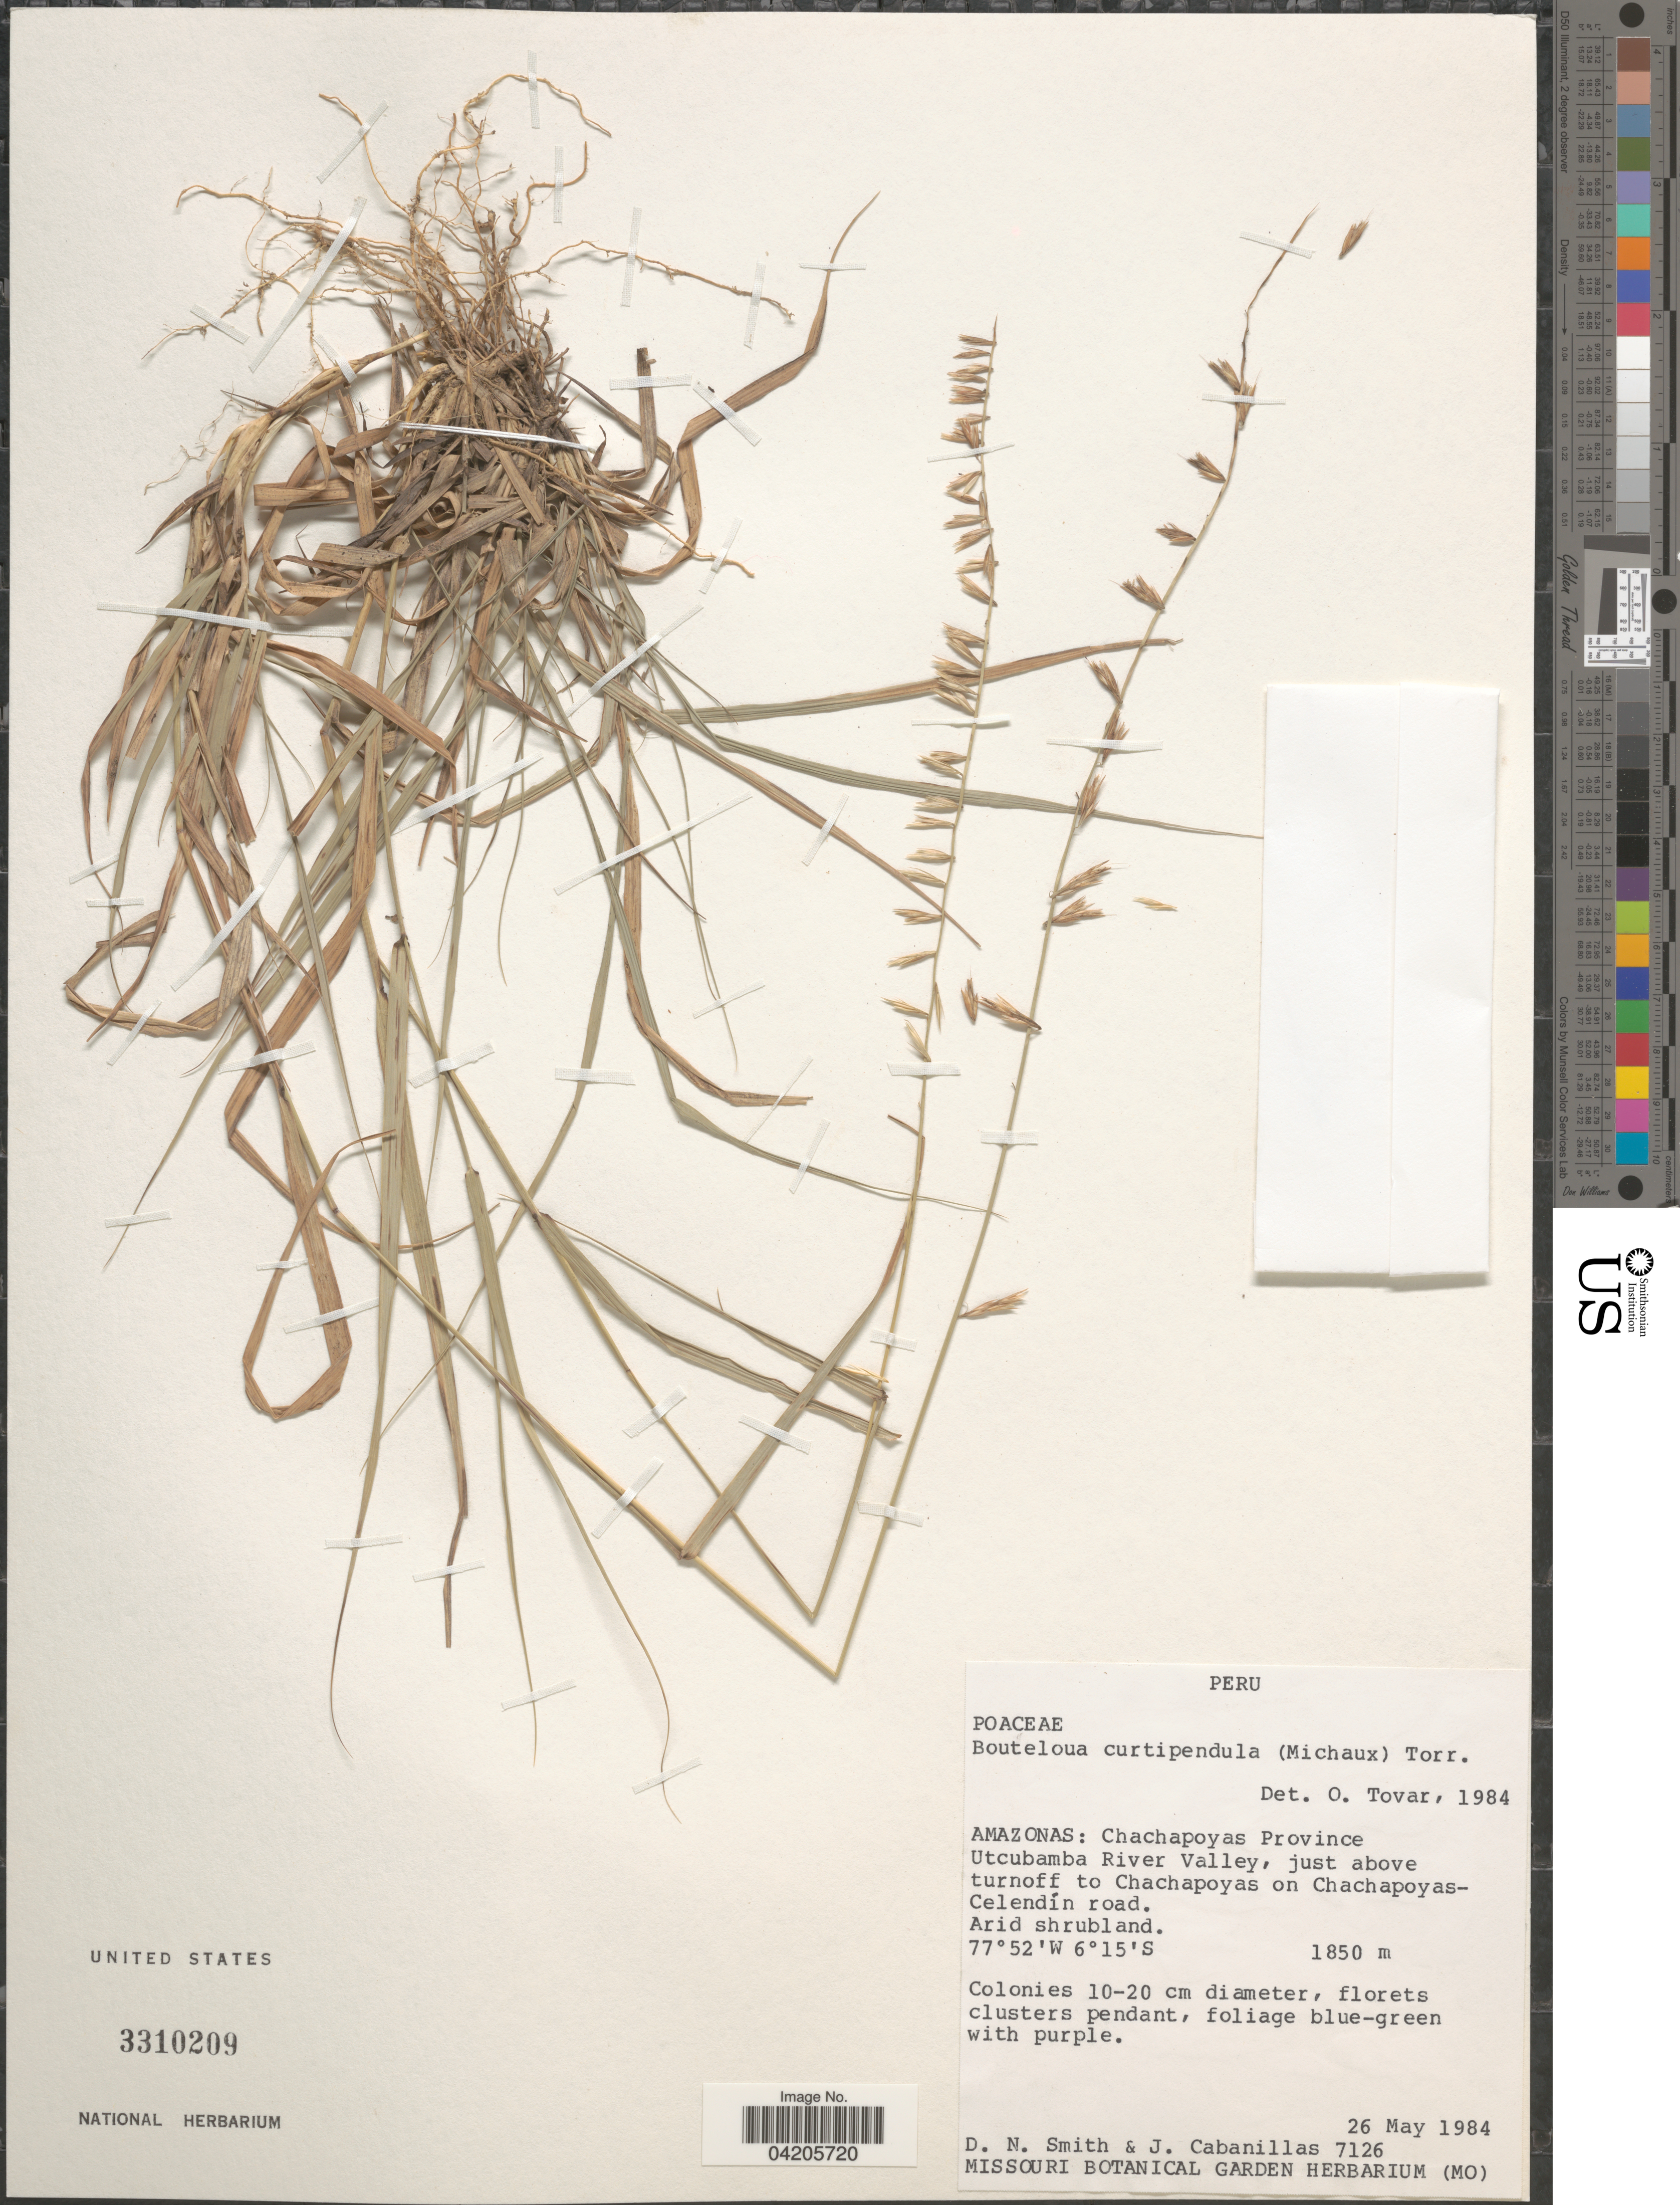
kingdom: Plantae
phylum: Tracheophyta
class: Liliopsida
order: Poales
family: Poaceae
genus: Bouteloua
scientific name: Bouteloua curtipendula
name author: (Michx.) Torr.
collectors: D. Smith & J. Cabanillas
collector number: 7126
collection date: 1984-05-26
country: Peru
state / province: Amazonas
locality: Chachapoyas Province. Utcubamba River Valley, just above turnoff to Chachapoyas on Chachapoyas-Celendín road.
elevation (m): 1850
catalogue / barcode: US 3310209